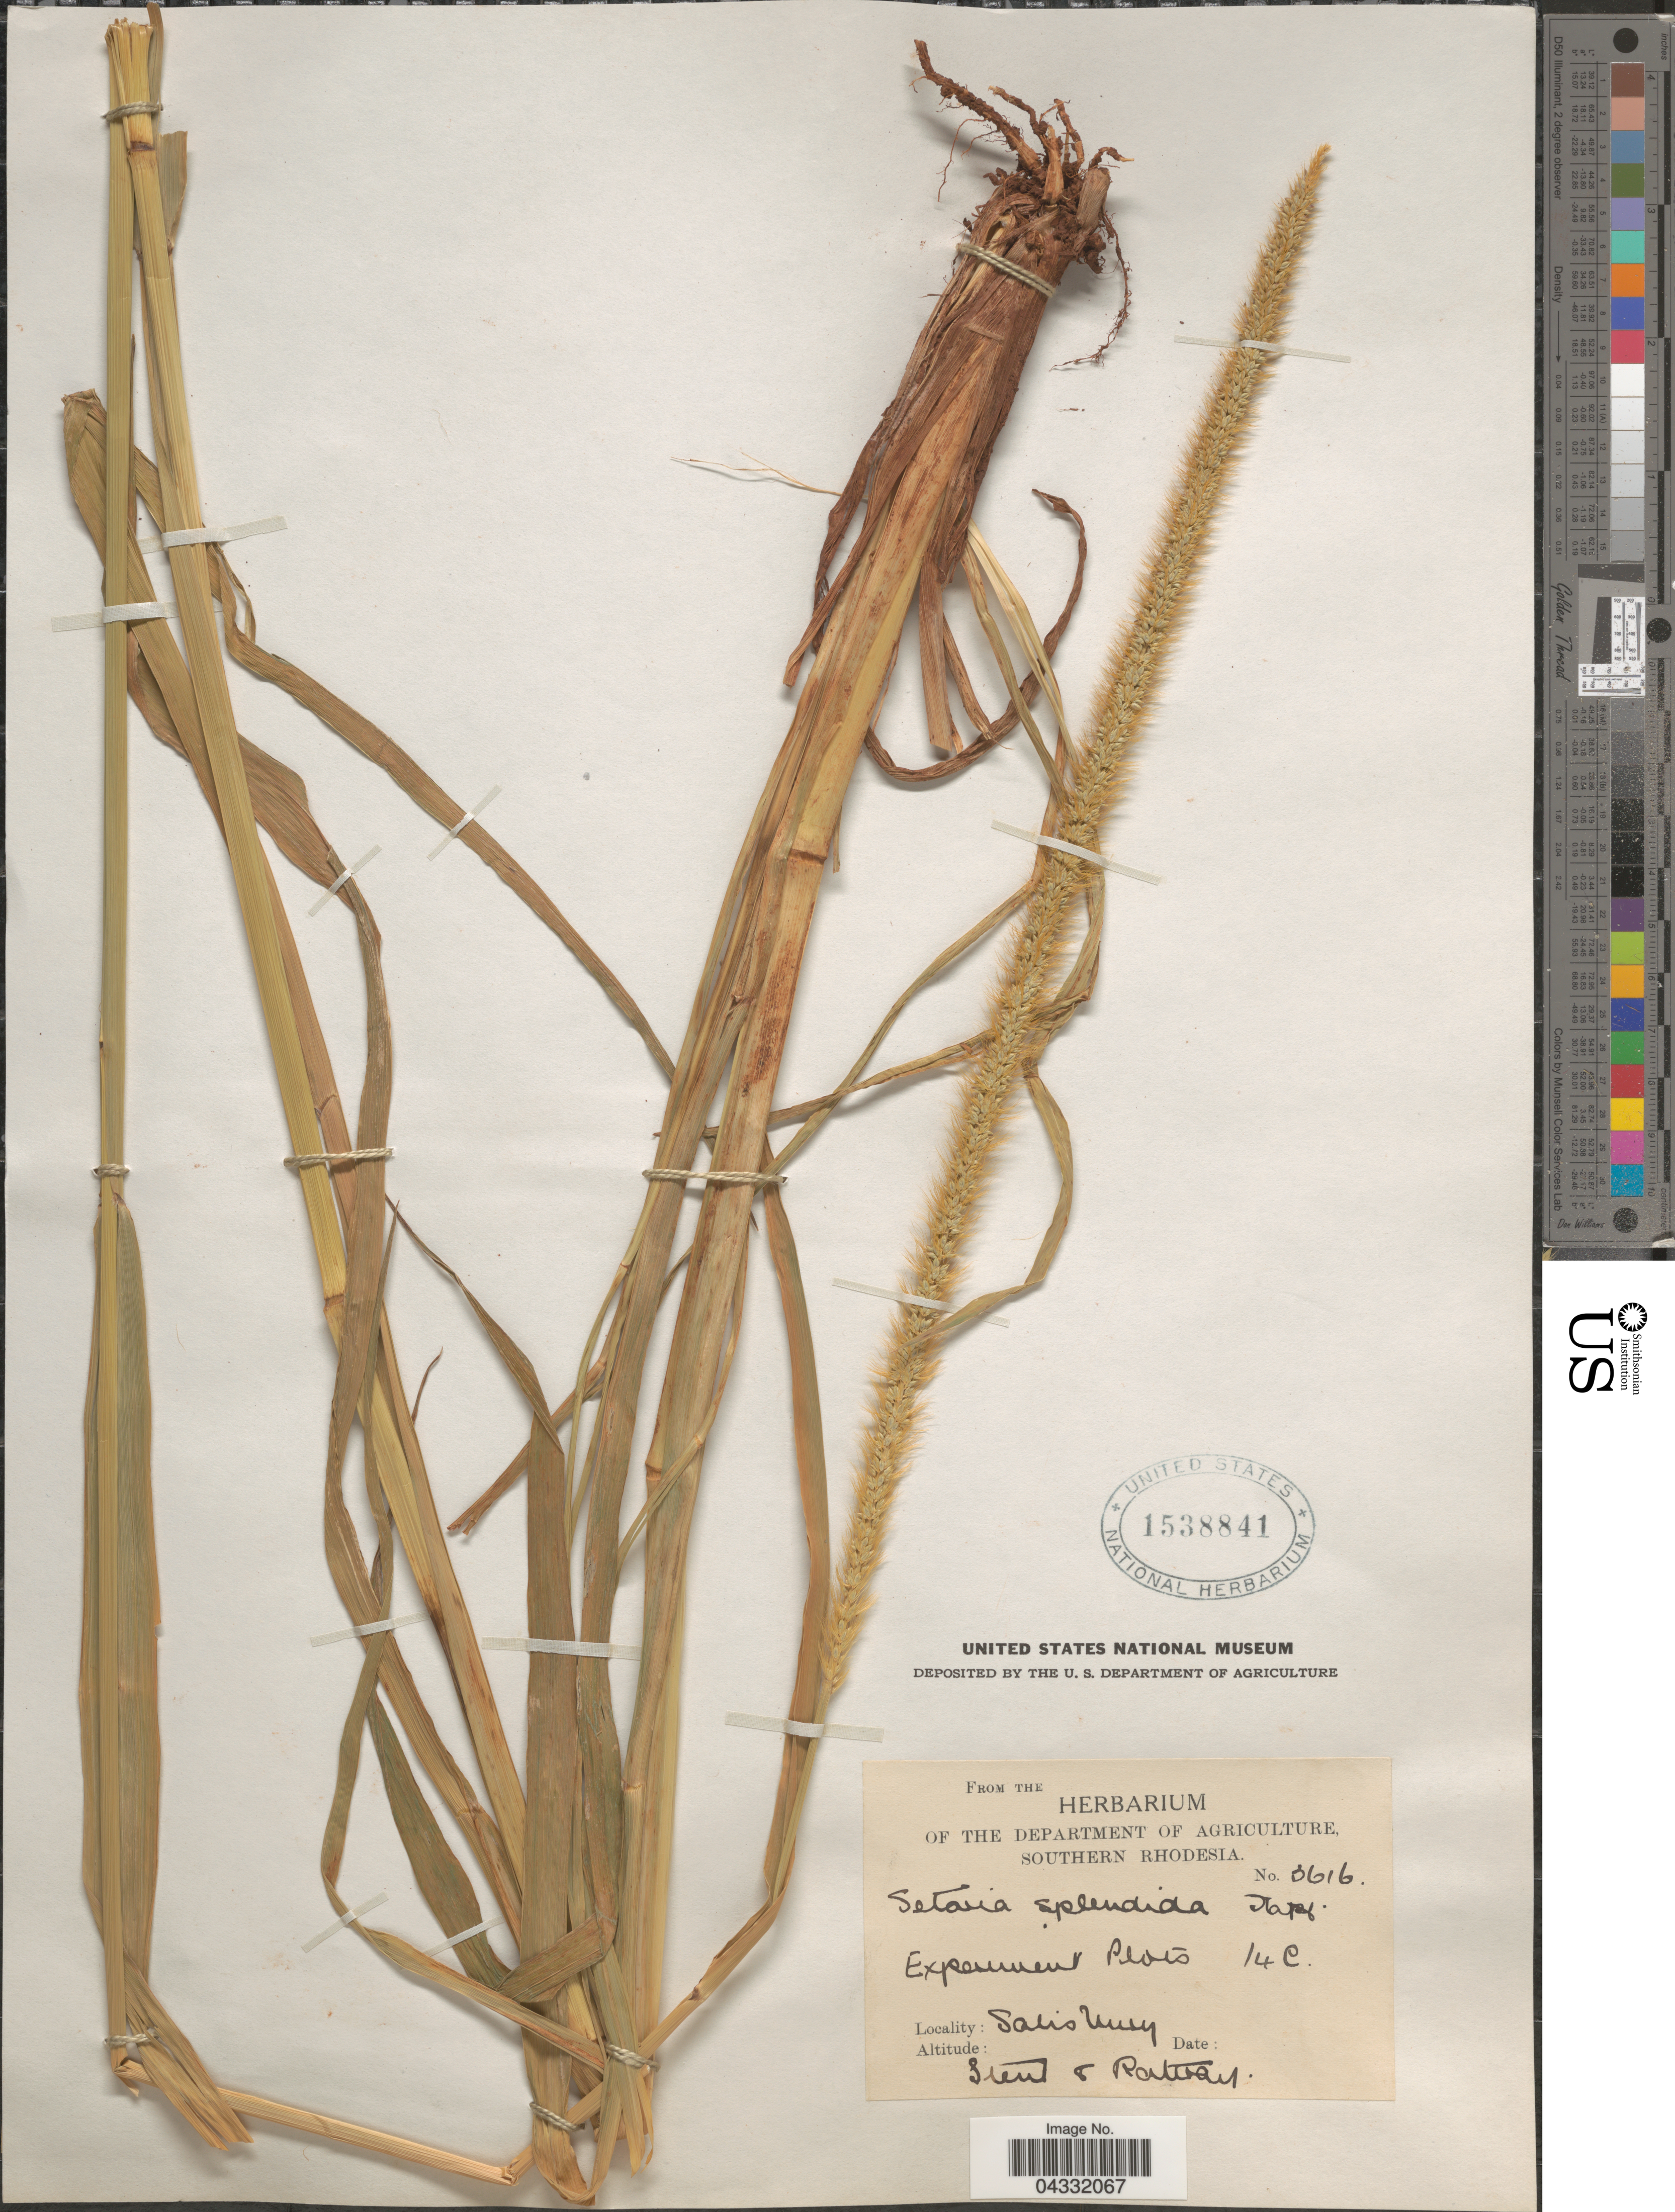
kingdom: Plantae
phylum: Tracheophyta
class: Liliopsida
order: Poales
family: Poaceae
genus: Setaria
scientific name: Setaria sphacelata var. splendida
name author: (Stapf) Clayton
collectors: Stent & Rattray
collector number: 3616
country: Zimbabwe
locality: Southern Rhodesia. Experiment Plots 14C. Salisbury.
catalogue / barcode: US 1538841